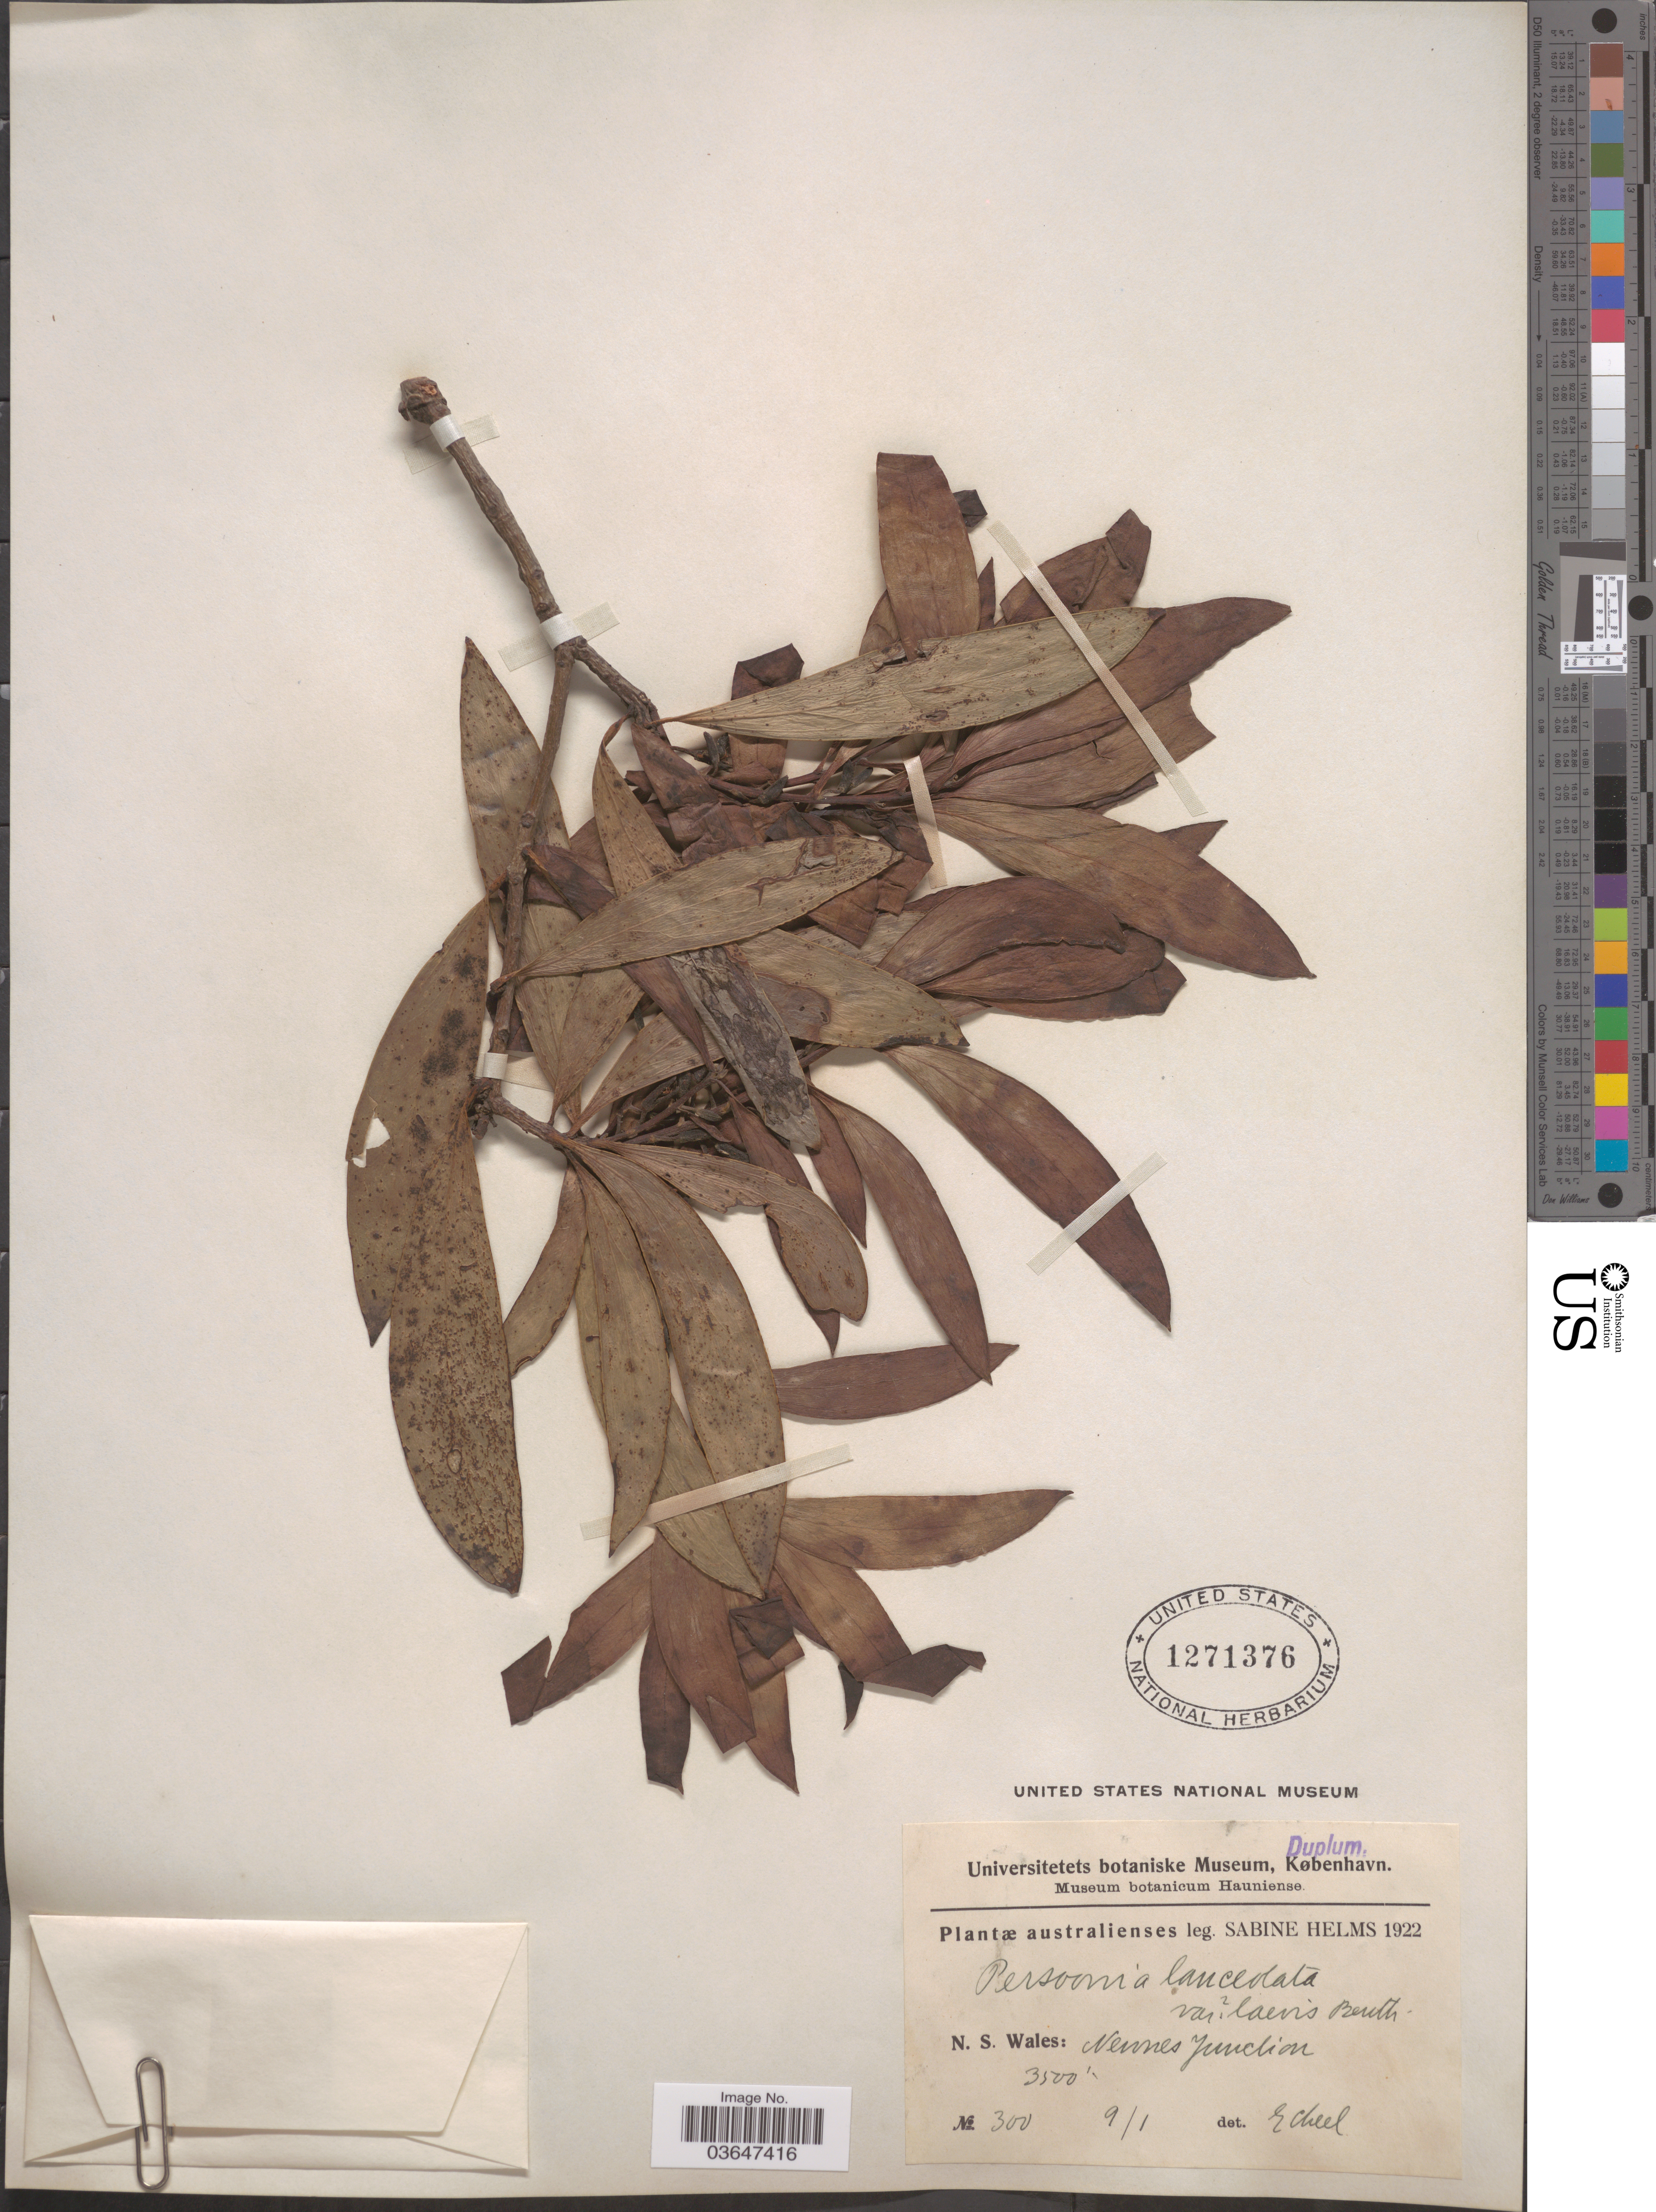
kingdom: Plantae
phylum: Tracheophyta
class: Magnoliopsida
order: Proteales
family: Proteaceae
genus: Persoonia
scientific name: Persoonia lanceolata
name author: Michx.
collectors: S. Helms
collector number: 300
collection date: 1922-01-09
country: Australia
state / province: New South Wales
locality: Newnes Junction.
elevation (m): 1067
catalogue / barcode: US 1271376